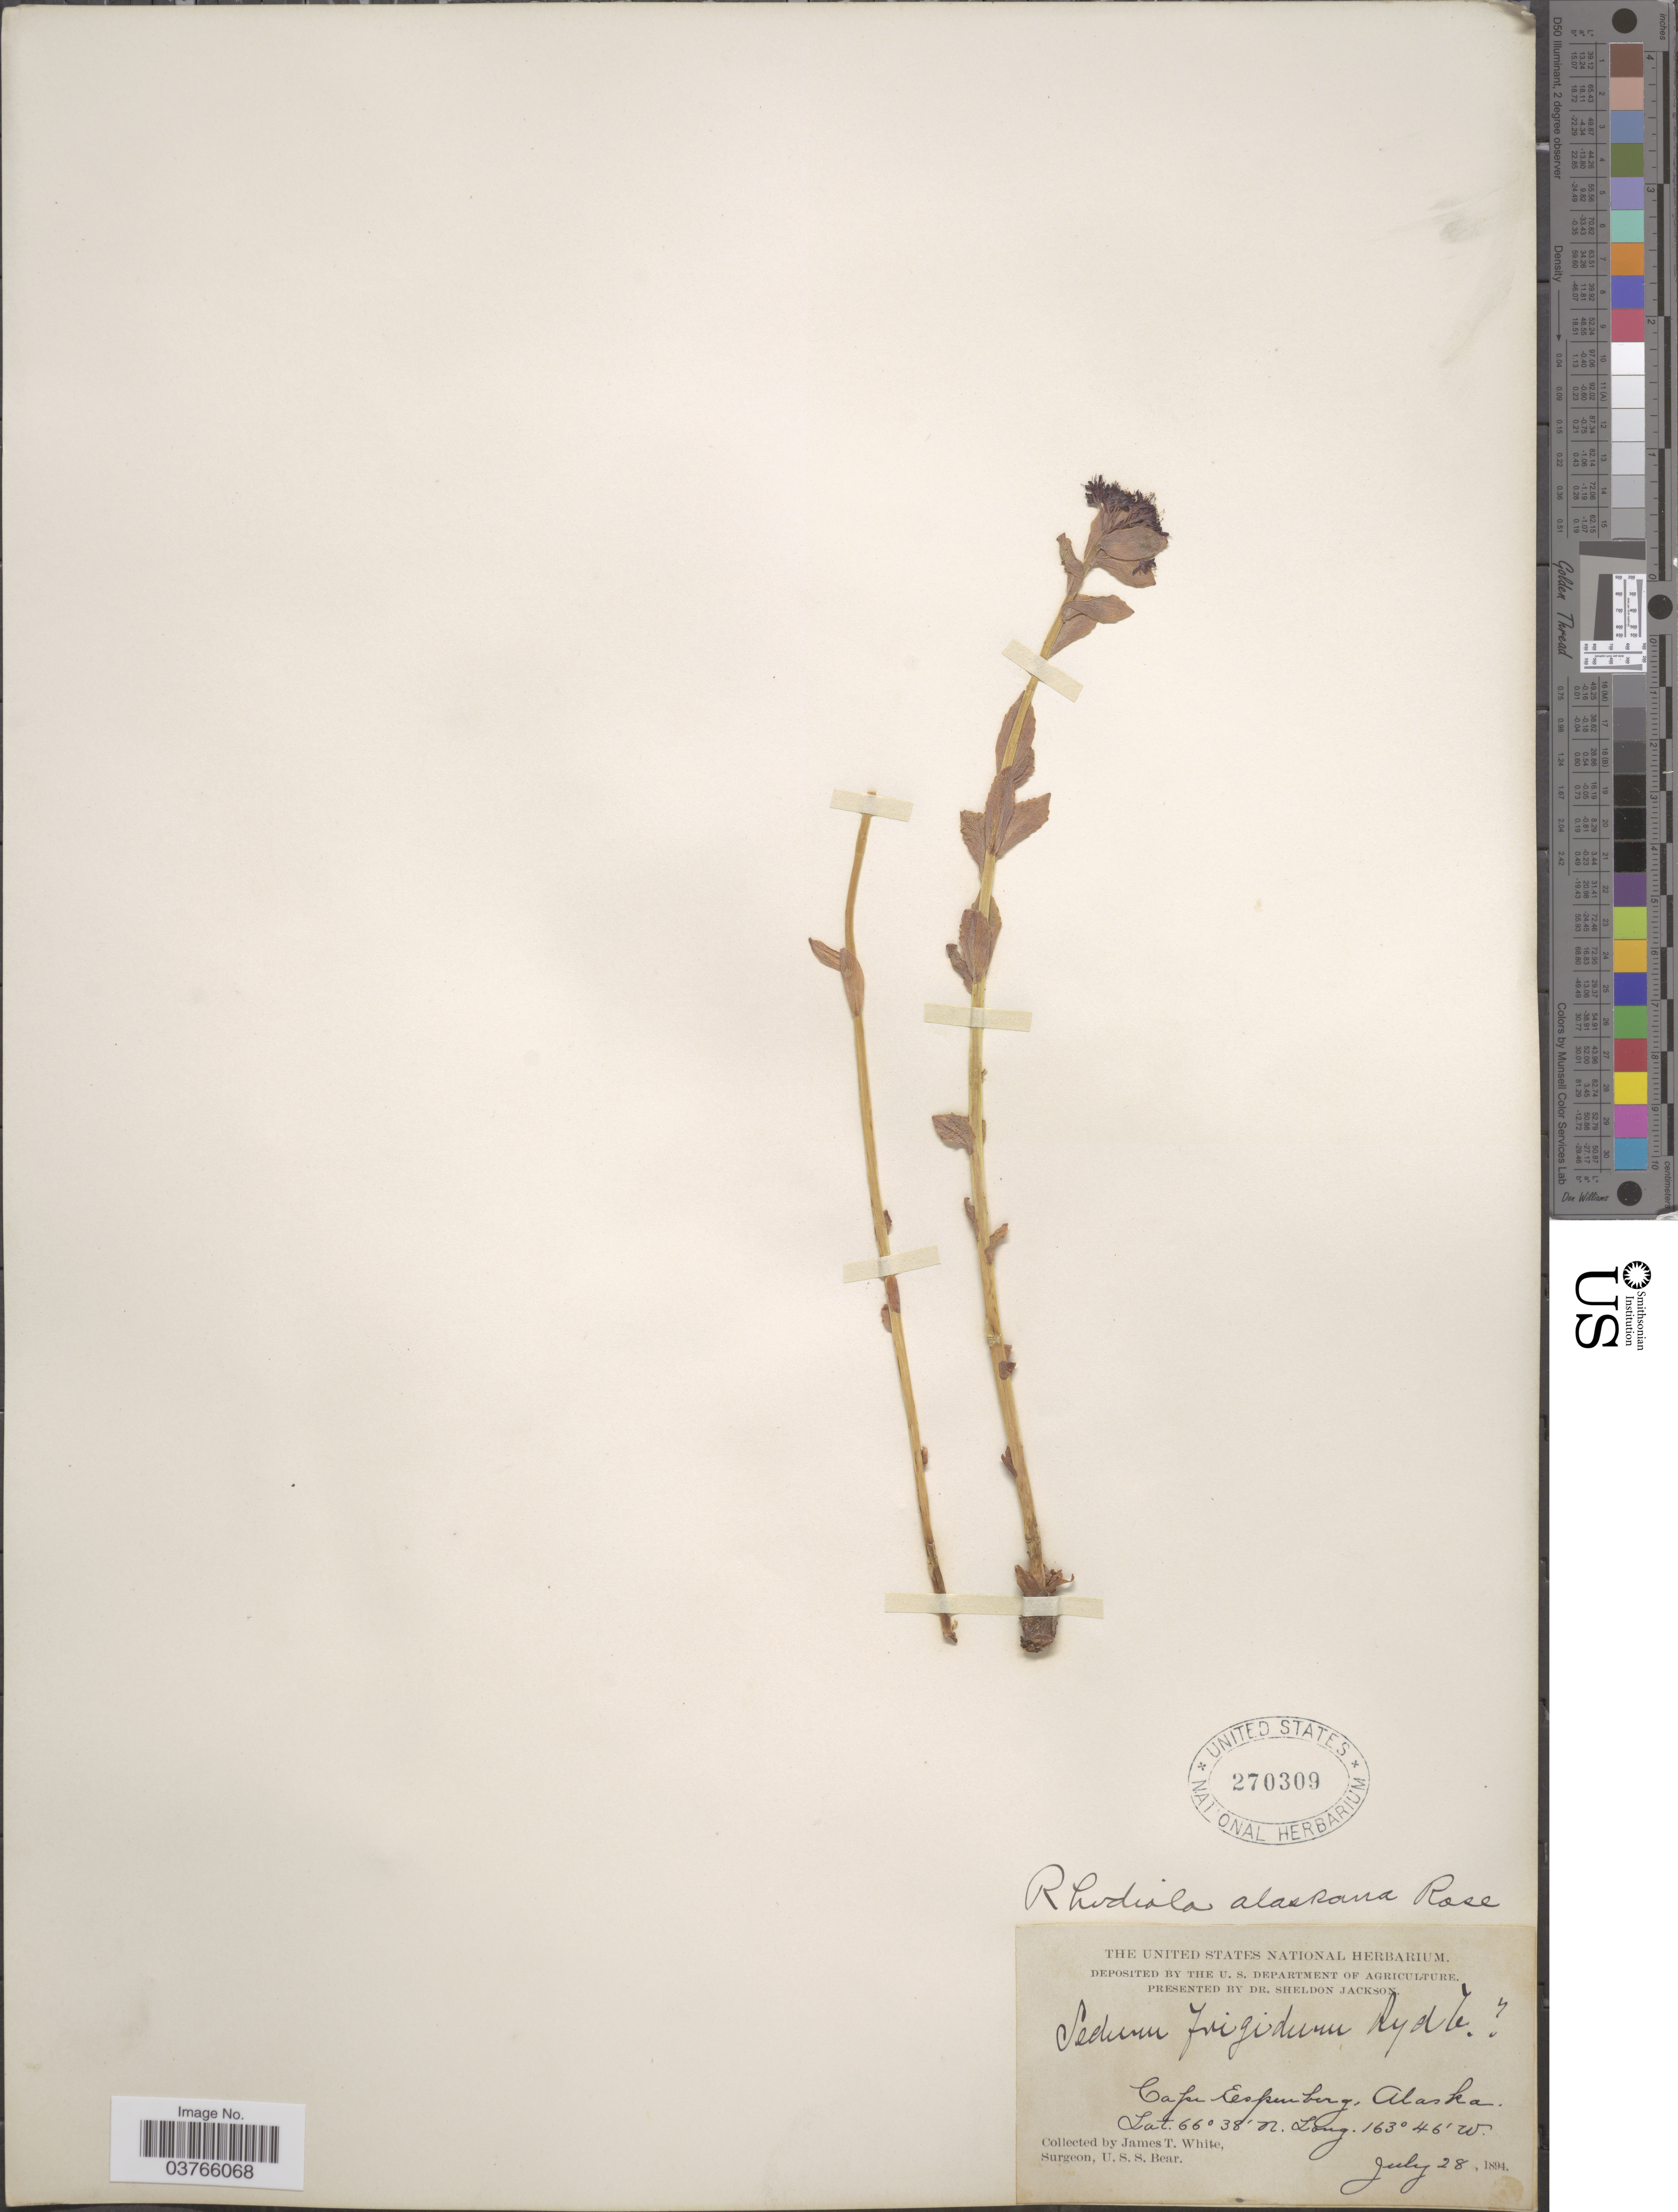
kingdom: Plantae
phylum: Tracheophyta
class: Magnoliopsida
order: Saxifragales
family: Crassulaceae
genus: Rhodiola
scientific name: Rhodiola integrifolia subsp. integrifolia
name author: Raf.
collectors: J. T. White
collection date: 1894-07-28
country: United States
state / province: Alaska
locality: Cape Espenberg.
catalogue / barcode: US 270309